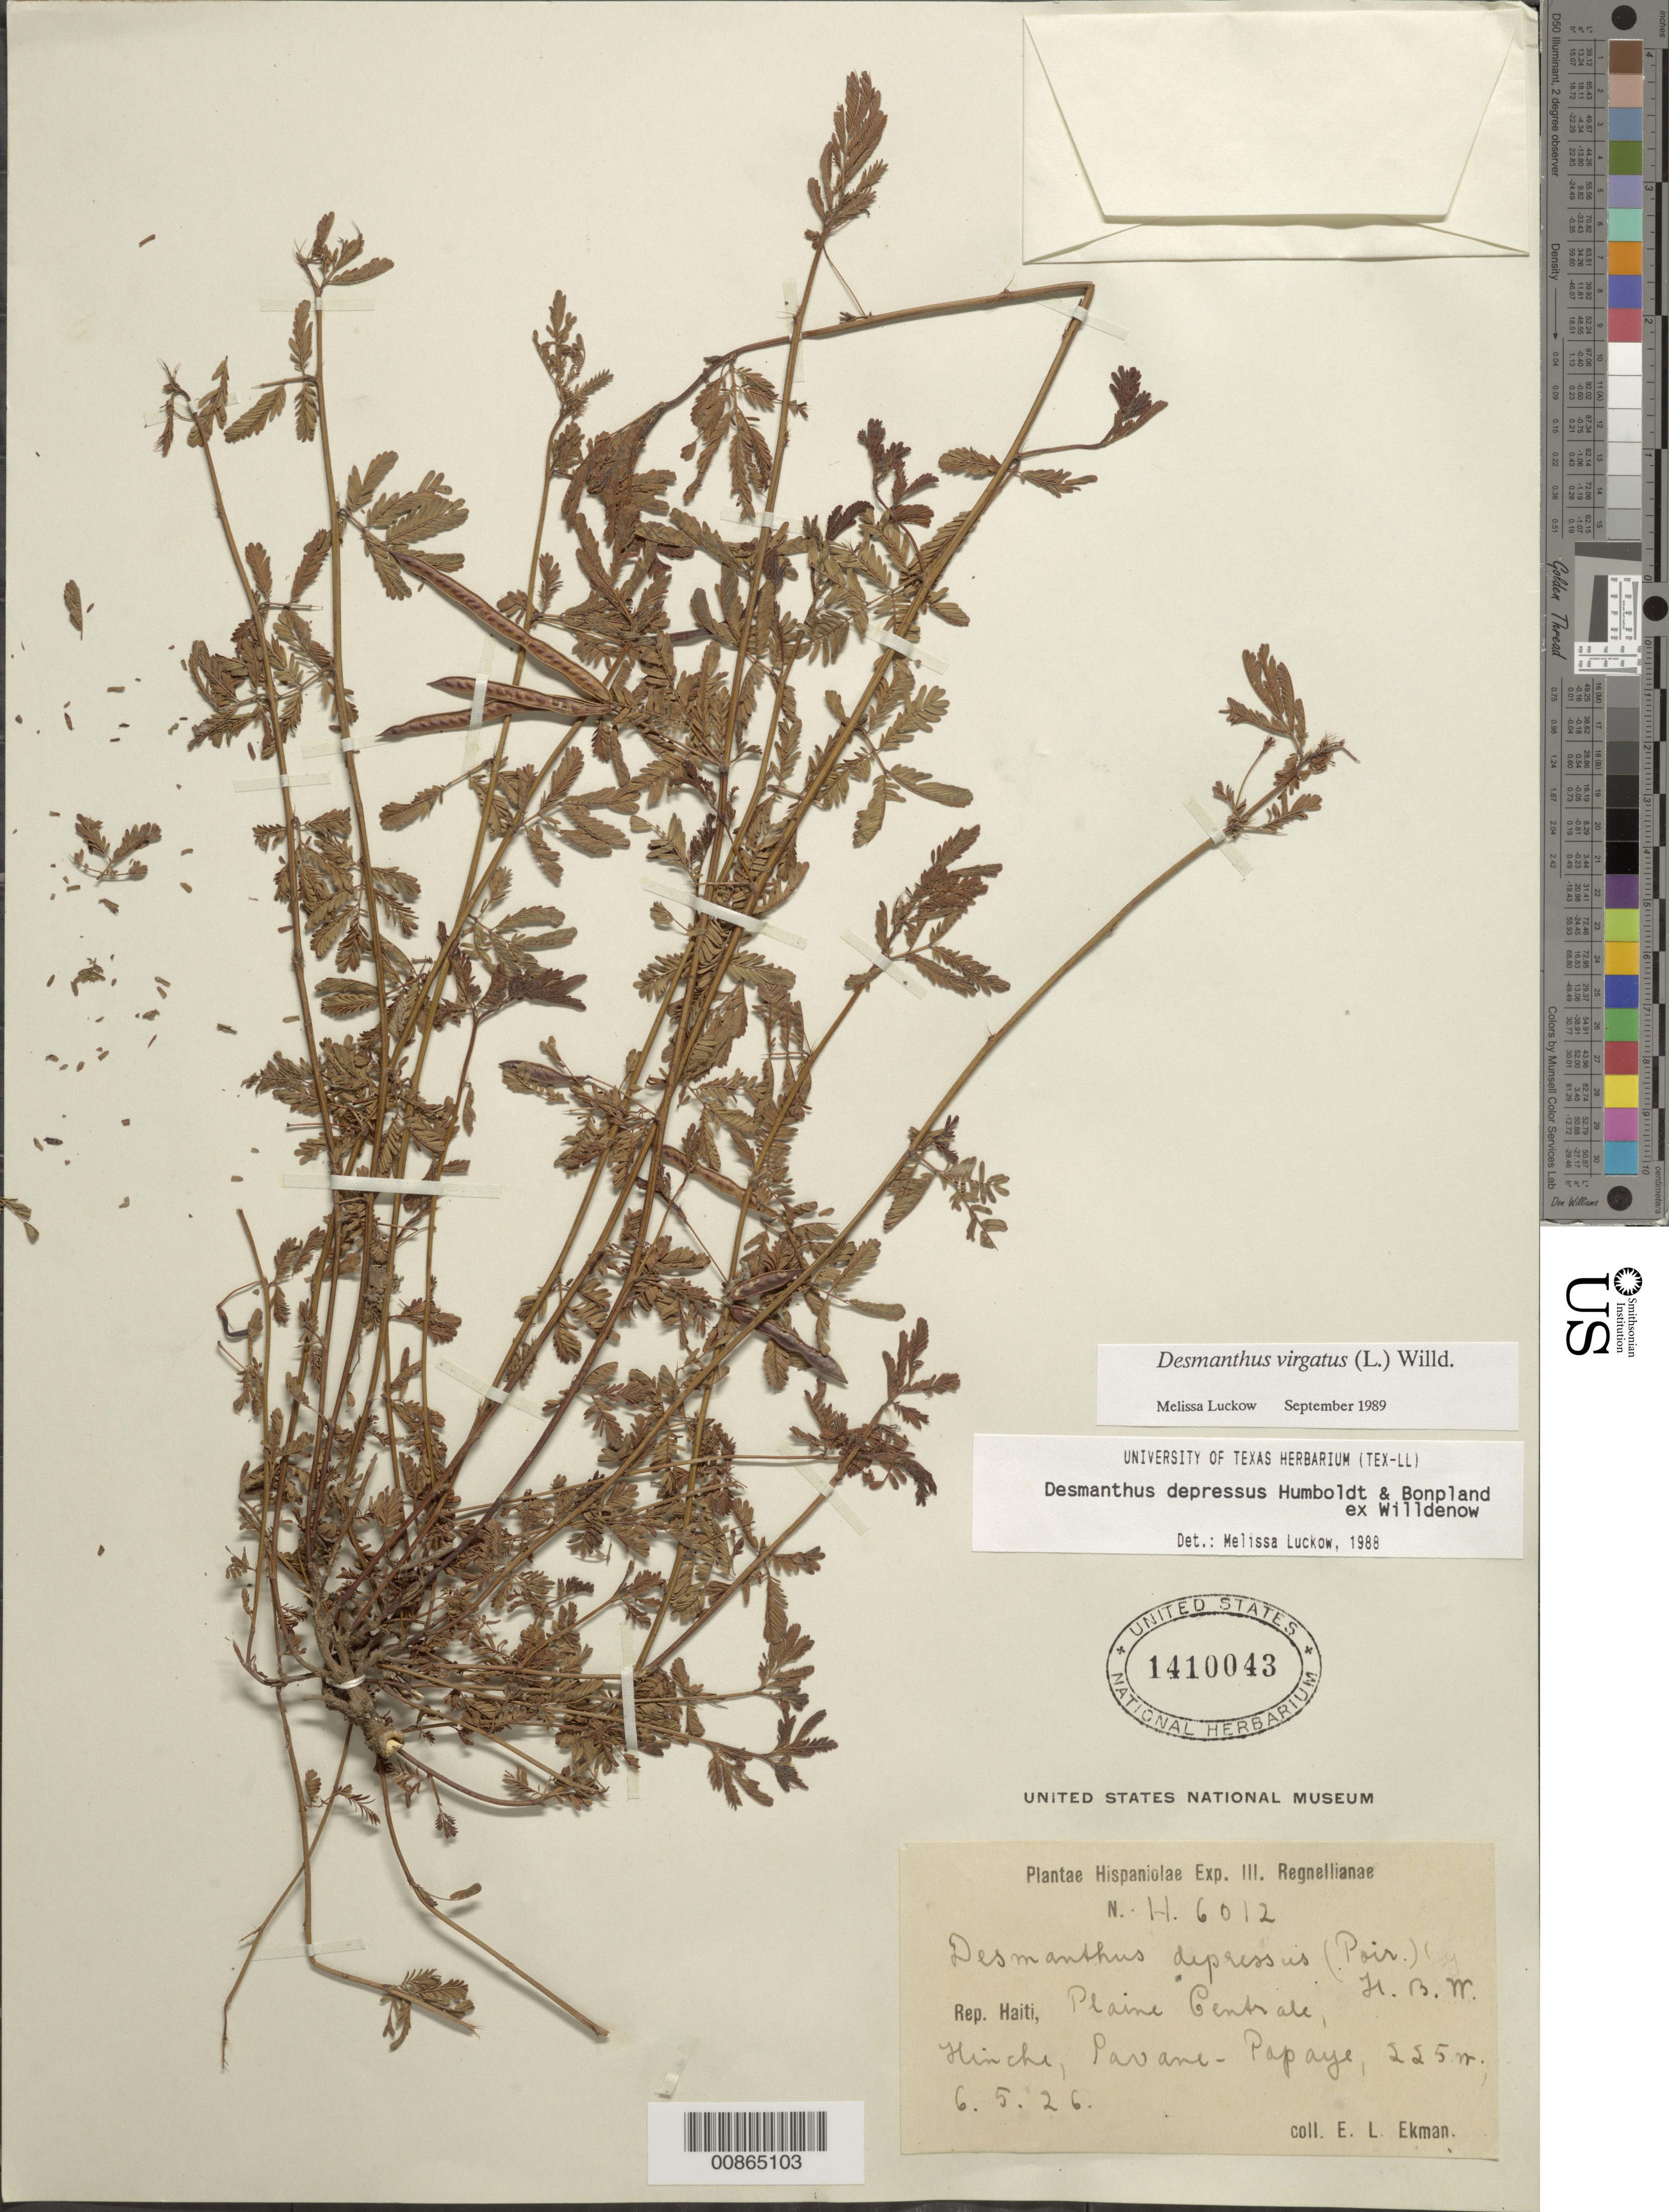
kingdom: Plantae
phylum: Tracheophyta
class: Magnoliopsida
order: Fabales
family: Fabaceae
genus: Desmanthus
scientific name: Desmanthus virgatus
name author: (L.) Willd.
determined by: Luckow, M. A.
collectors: E. L. Ekman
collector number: H 6012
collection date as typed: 06 May 1926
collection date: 1926-05-06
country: Haiti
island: Hispaniola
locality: Plaine Centrale, Hinche, Savane-Papaye.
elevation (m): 225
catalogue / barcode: US 1410043